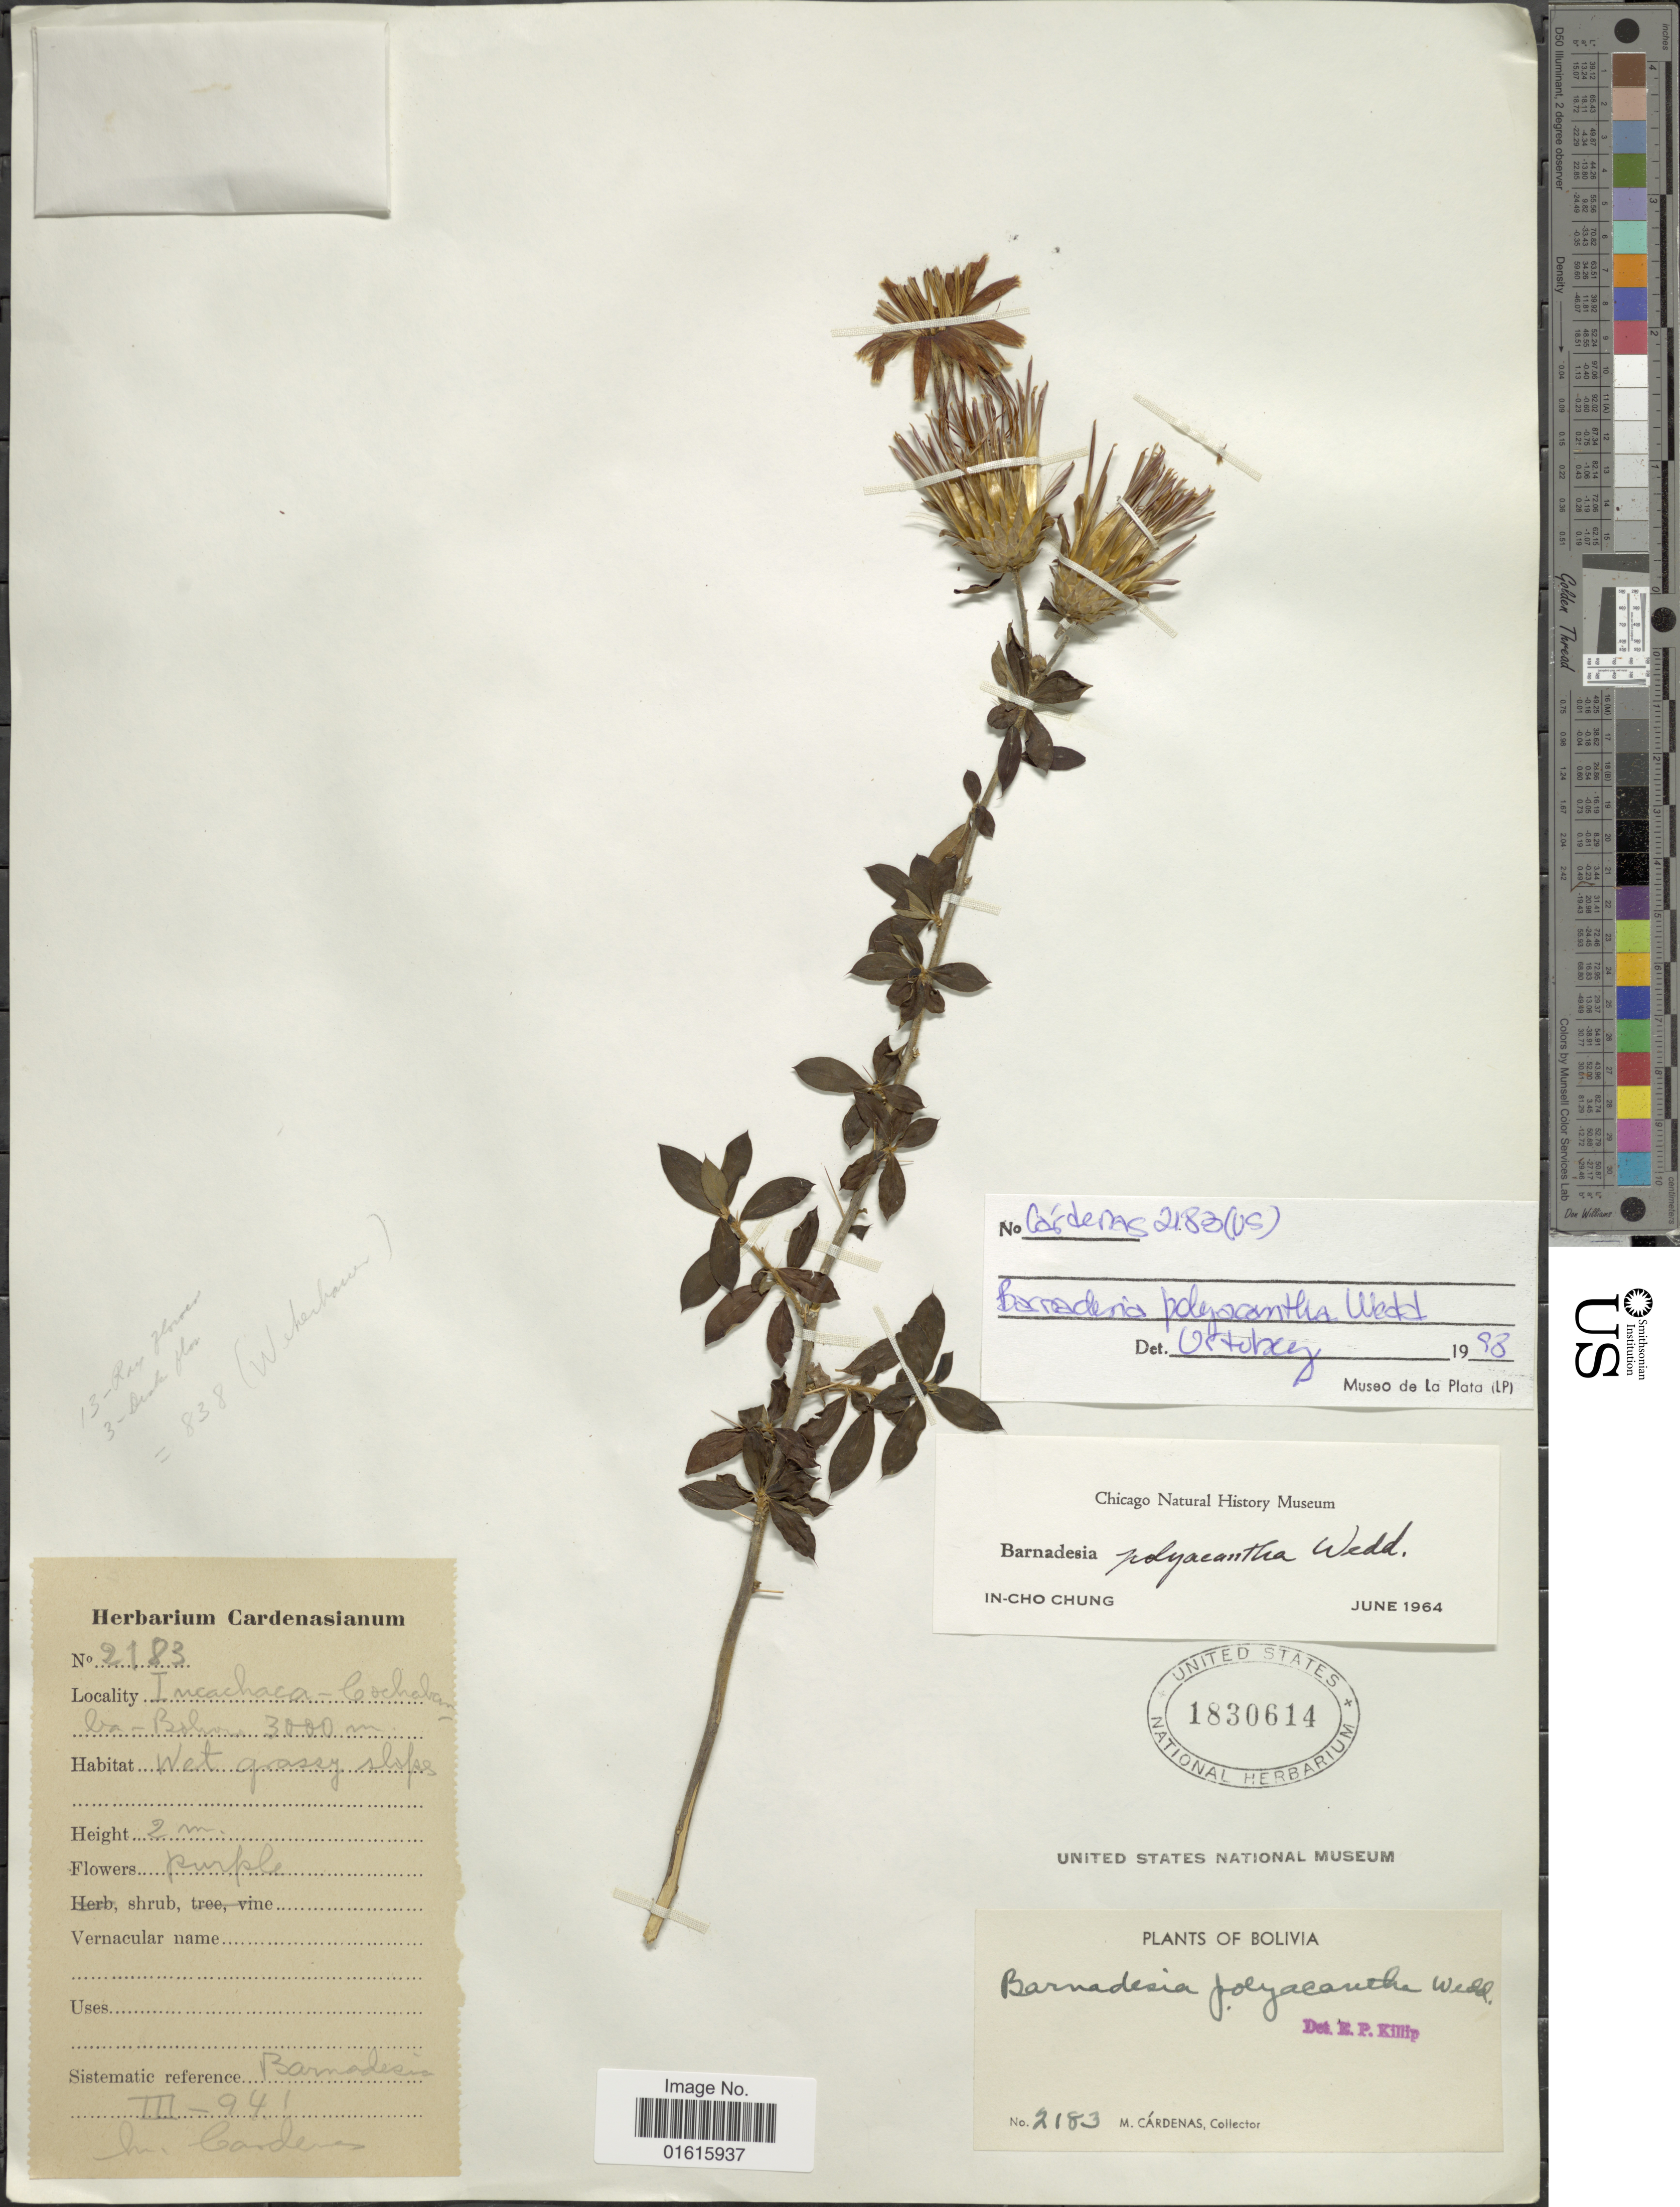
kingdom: Plantae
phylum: Tracheophyta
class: Magnoliopsida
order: Asterales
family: Asteraceae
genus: Barnadesia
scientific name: Barnadesia polyacantha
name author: Wedd.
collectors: M. Cárdenas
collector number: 2183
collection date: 1941-03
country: Bolivia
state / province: Cochabamba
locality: Incachaca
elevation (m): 3000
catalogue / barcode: US 1830614